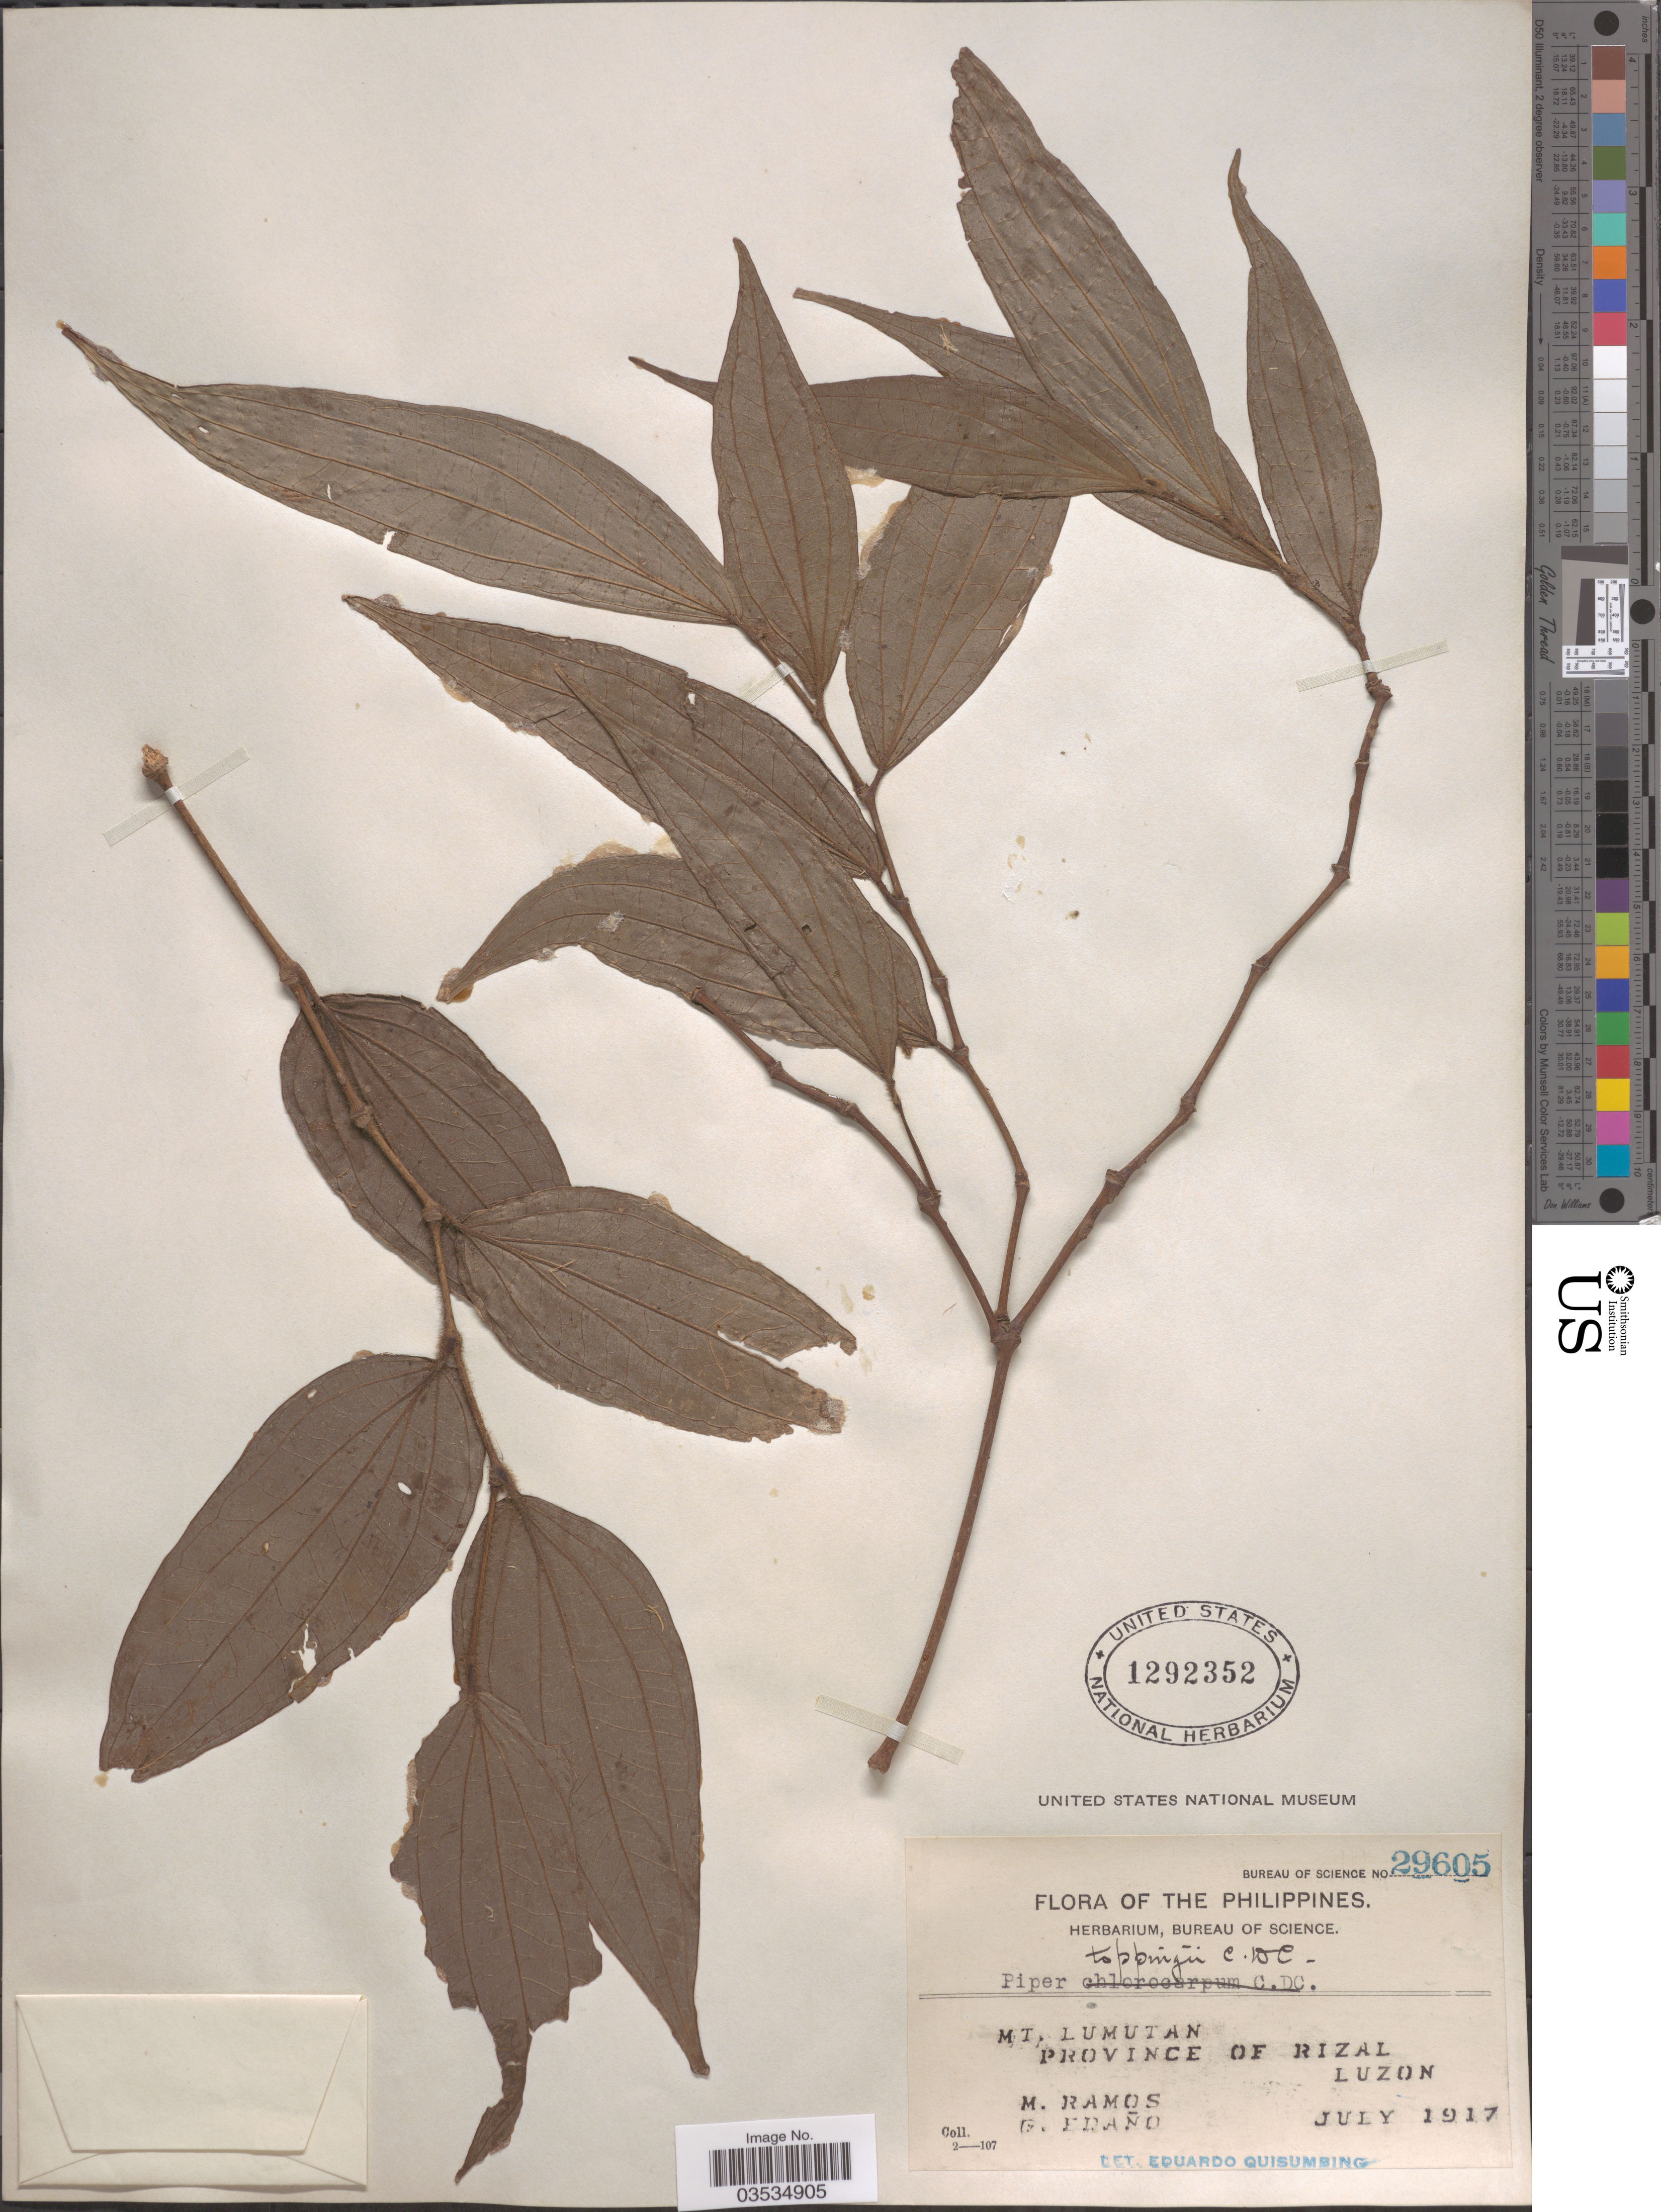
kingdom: Plantae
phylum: Tracheophyta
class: Magnoliopsida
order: Piperales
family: Piperaceae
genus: Piper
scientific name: Piper toppingii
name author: C. DC. in Elmer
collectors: M. Ramos & G. Edaño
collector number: Bureau of Science 29605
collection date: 1917-07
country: Philippines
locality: Mt. Lumutan. Province of Rizal. Luzon.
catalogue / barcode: US 1292352